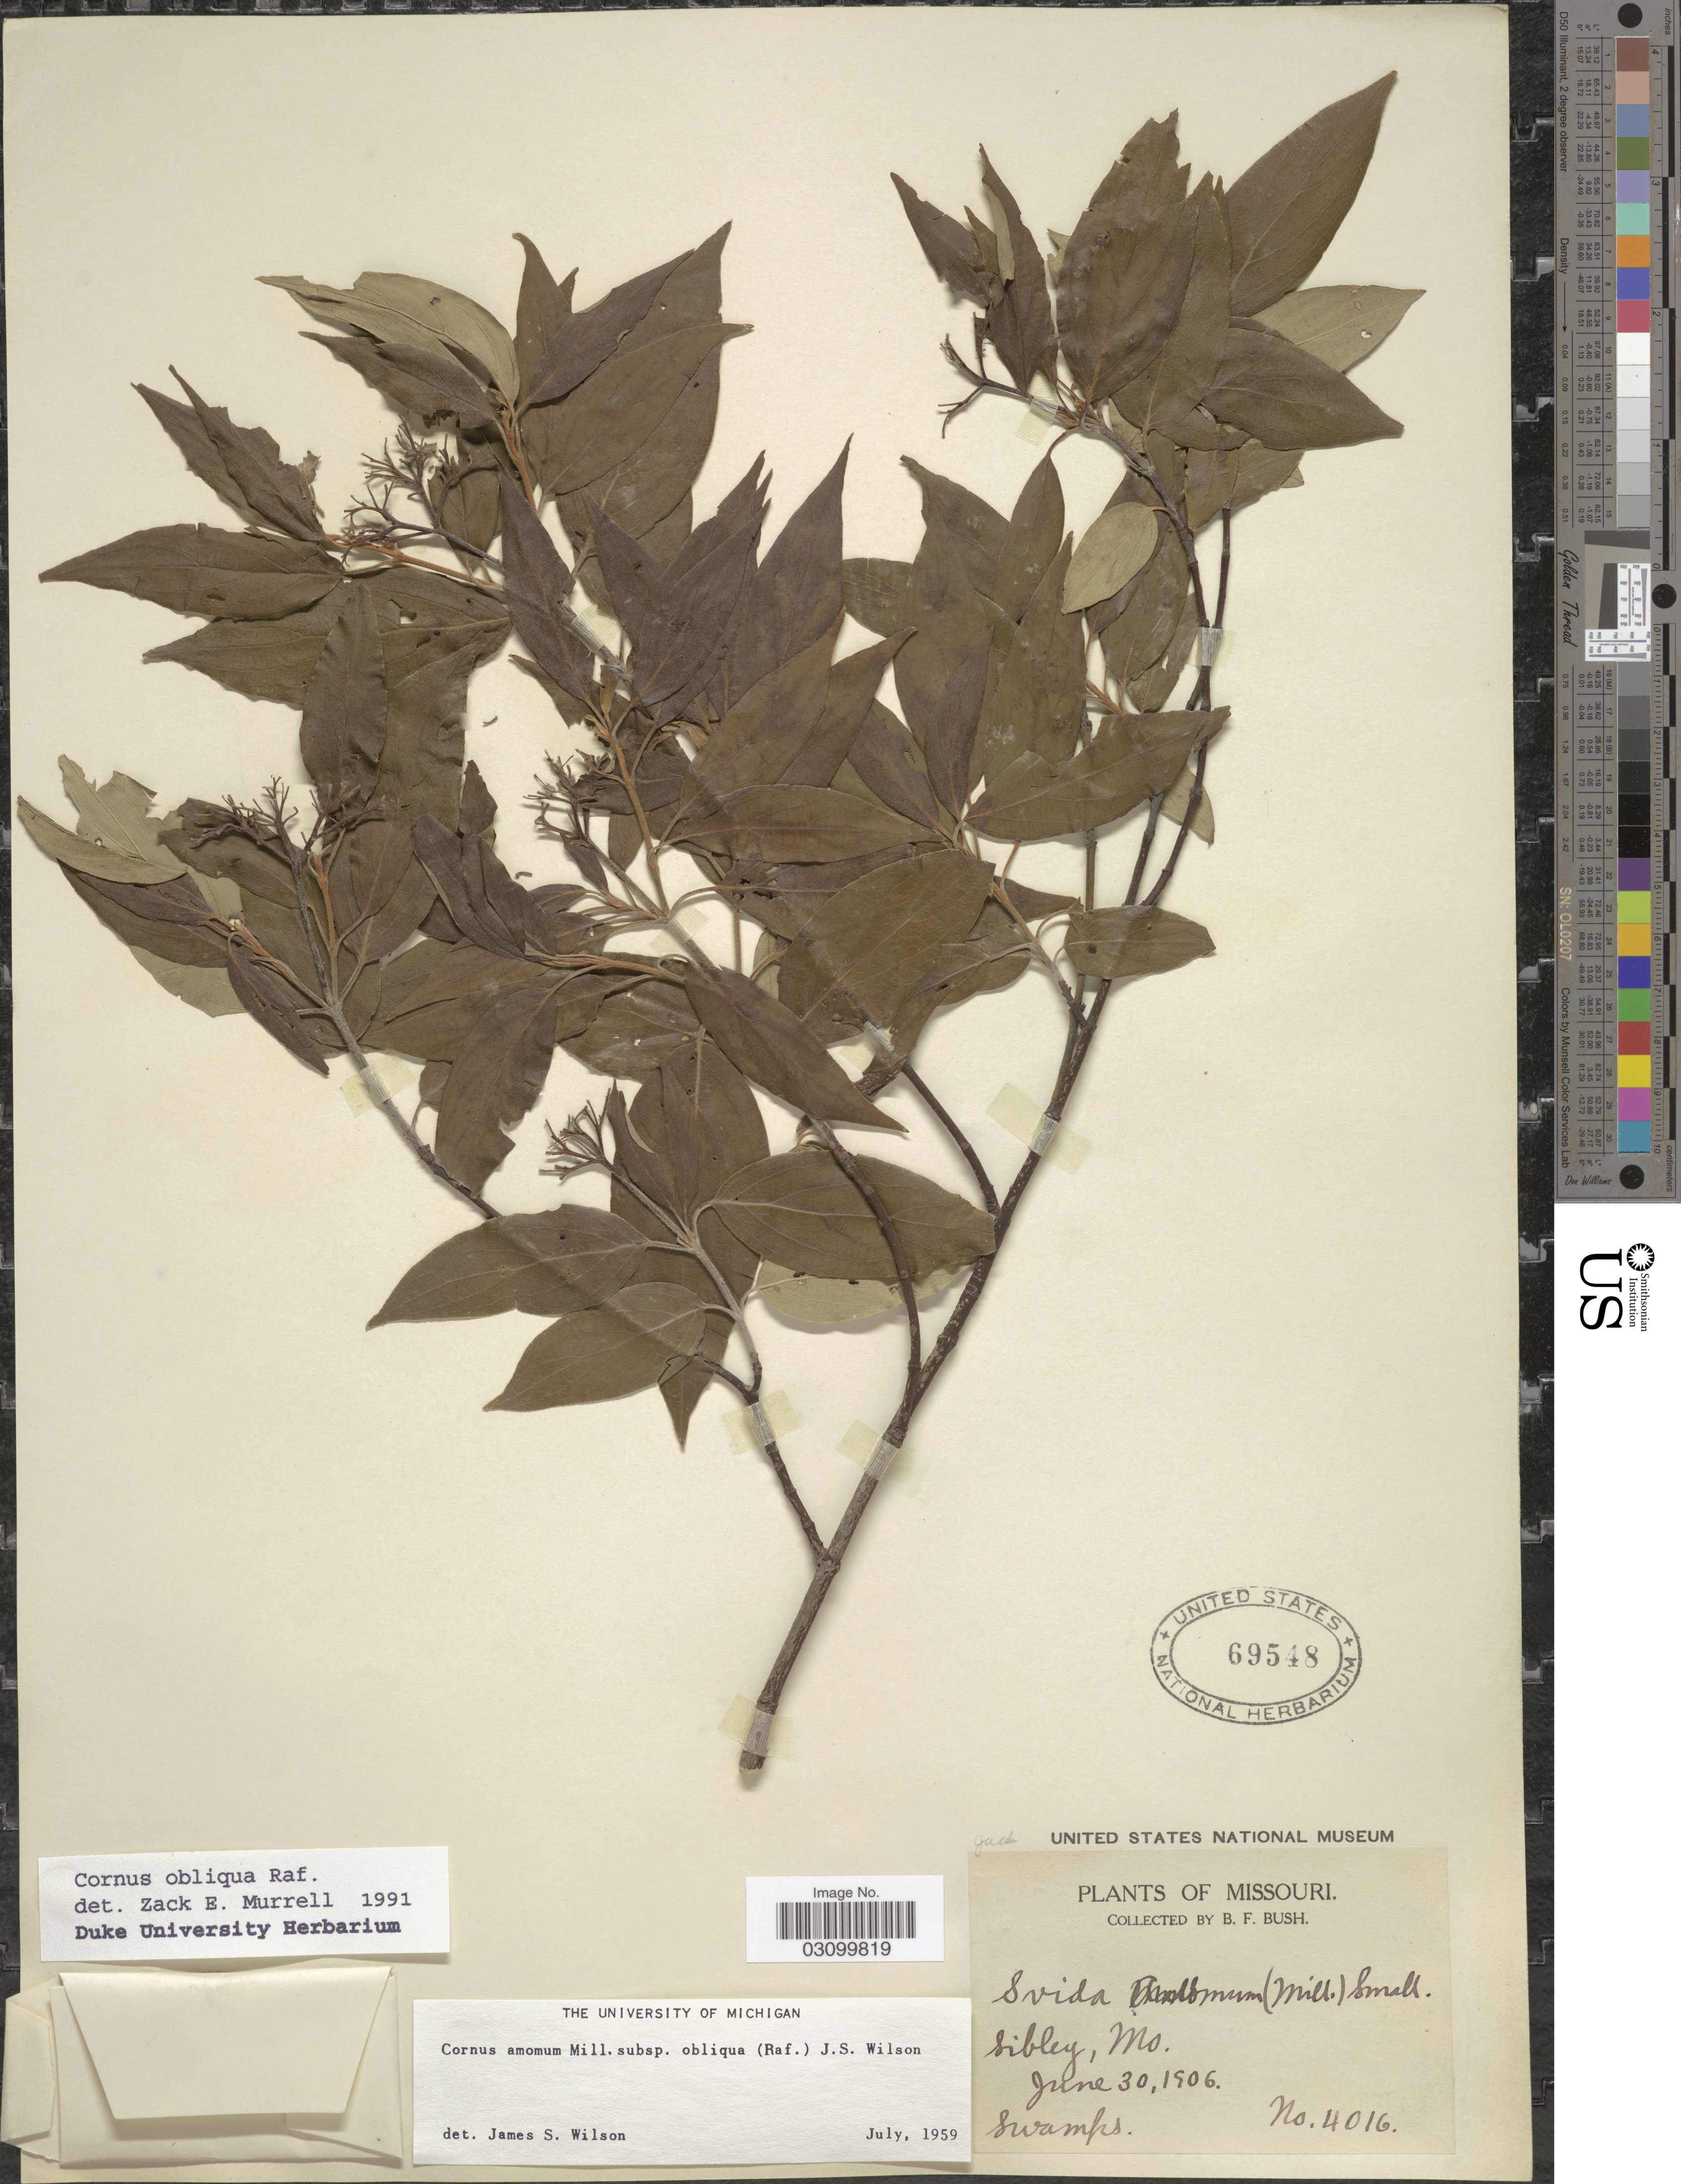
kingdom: Plantae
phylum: Tracheophyta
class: Magnoliopsida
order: Cornales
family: Cornaceae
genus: Cornus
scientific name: Cornus obliqua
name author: Raf.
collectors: B. F. Bush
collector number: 4016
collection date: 1906-06-30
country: United States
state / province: Missouri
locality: Sibley.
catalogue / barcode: US 69548